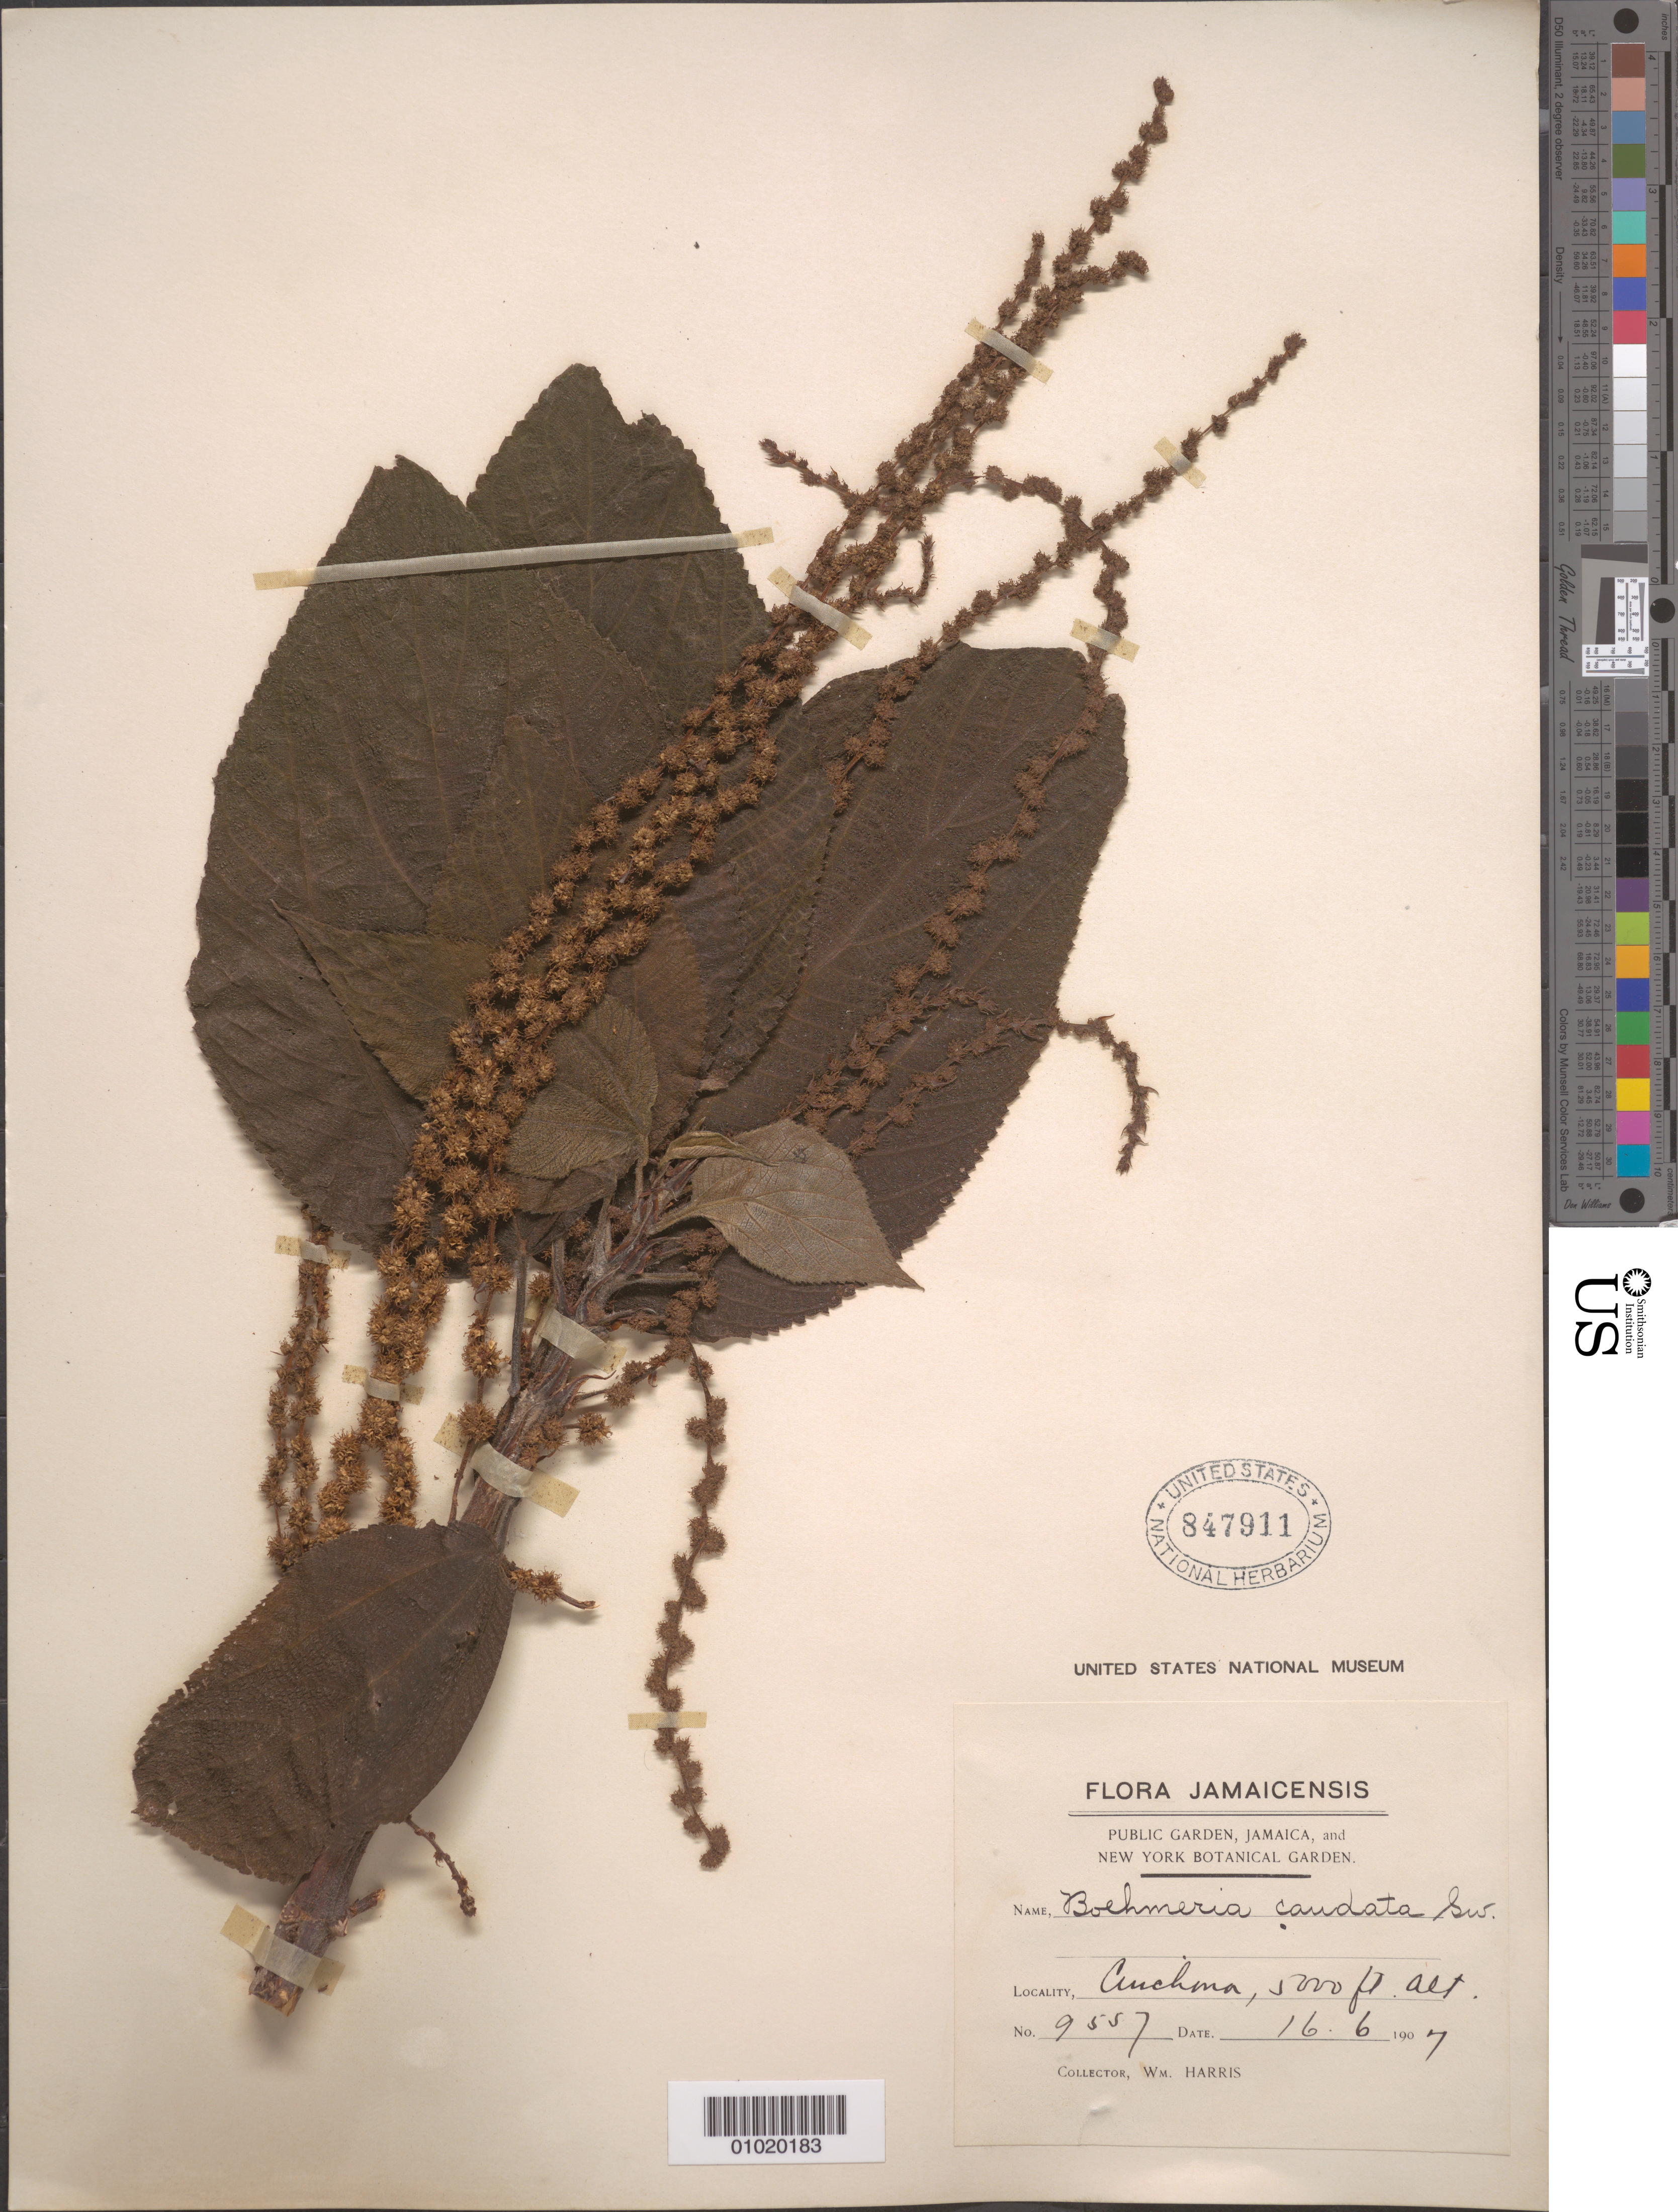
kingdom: Plantae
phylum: Tracheophyta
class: Magnoliopsida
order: Rosales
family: Urticaceae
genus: Boehmeria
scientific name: Boehmeria caudata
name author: Sw.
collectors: W. Harris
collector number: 9557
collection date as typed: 16 Jun 1907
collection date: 1907-06-16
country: Jamaica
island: Jamaica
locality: Cuchma ?.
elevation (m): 1524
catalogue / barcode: US 847911